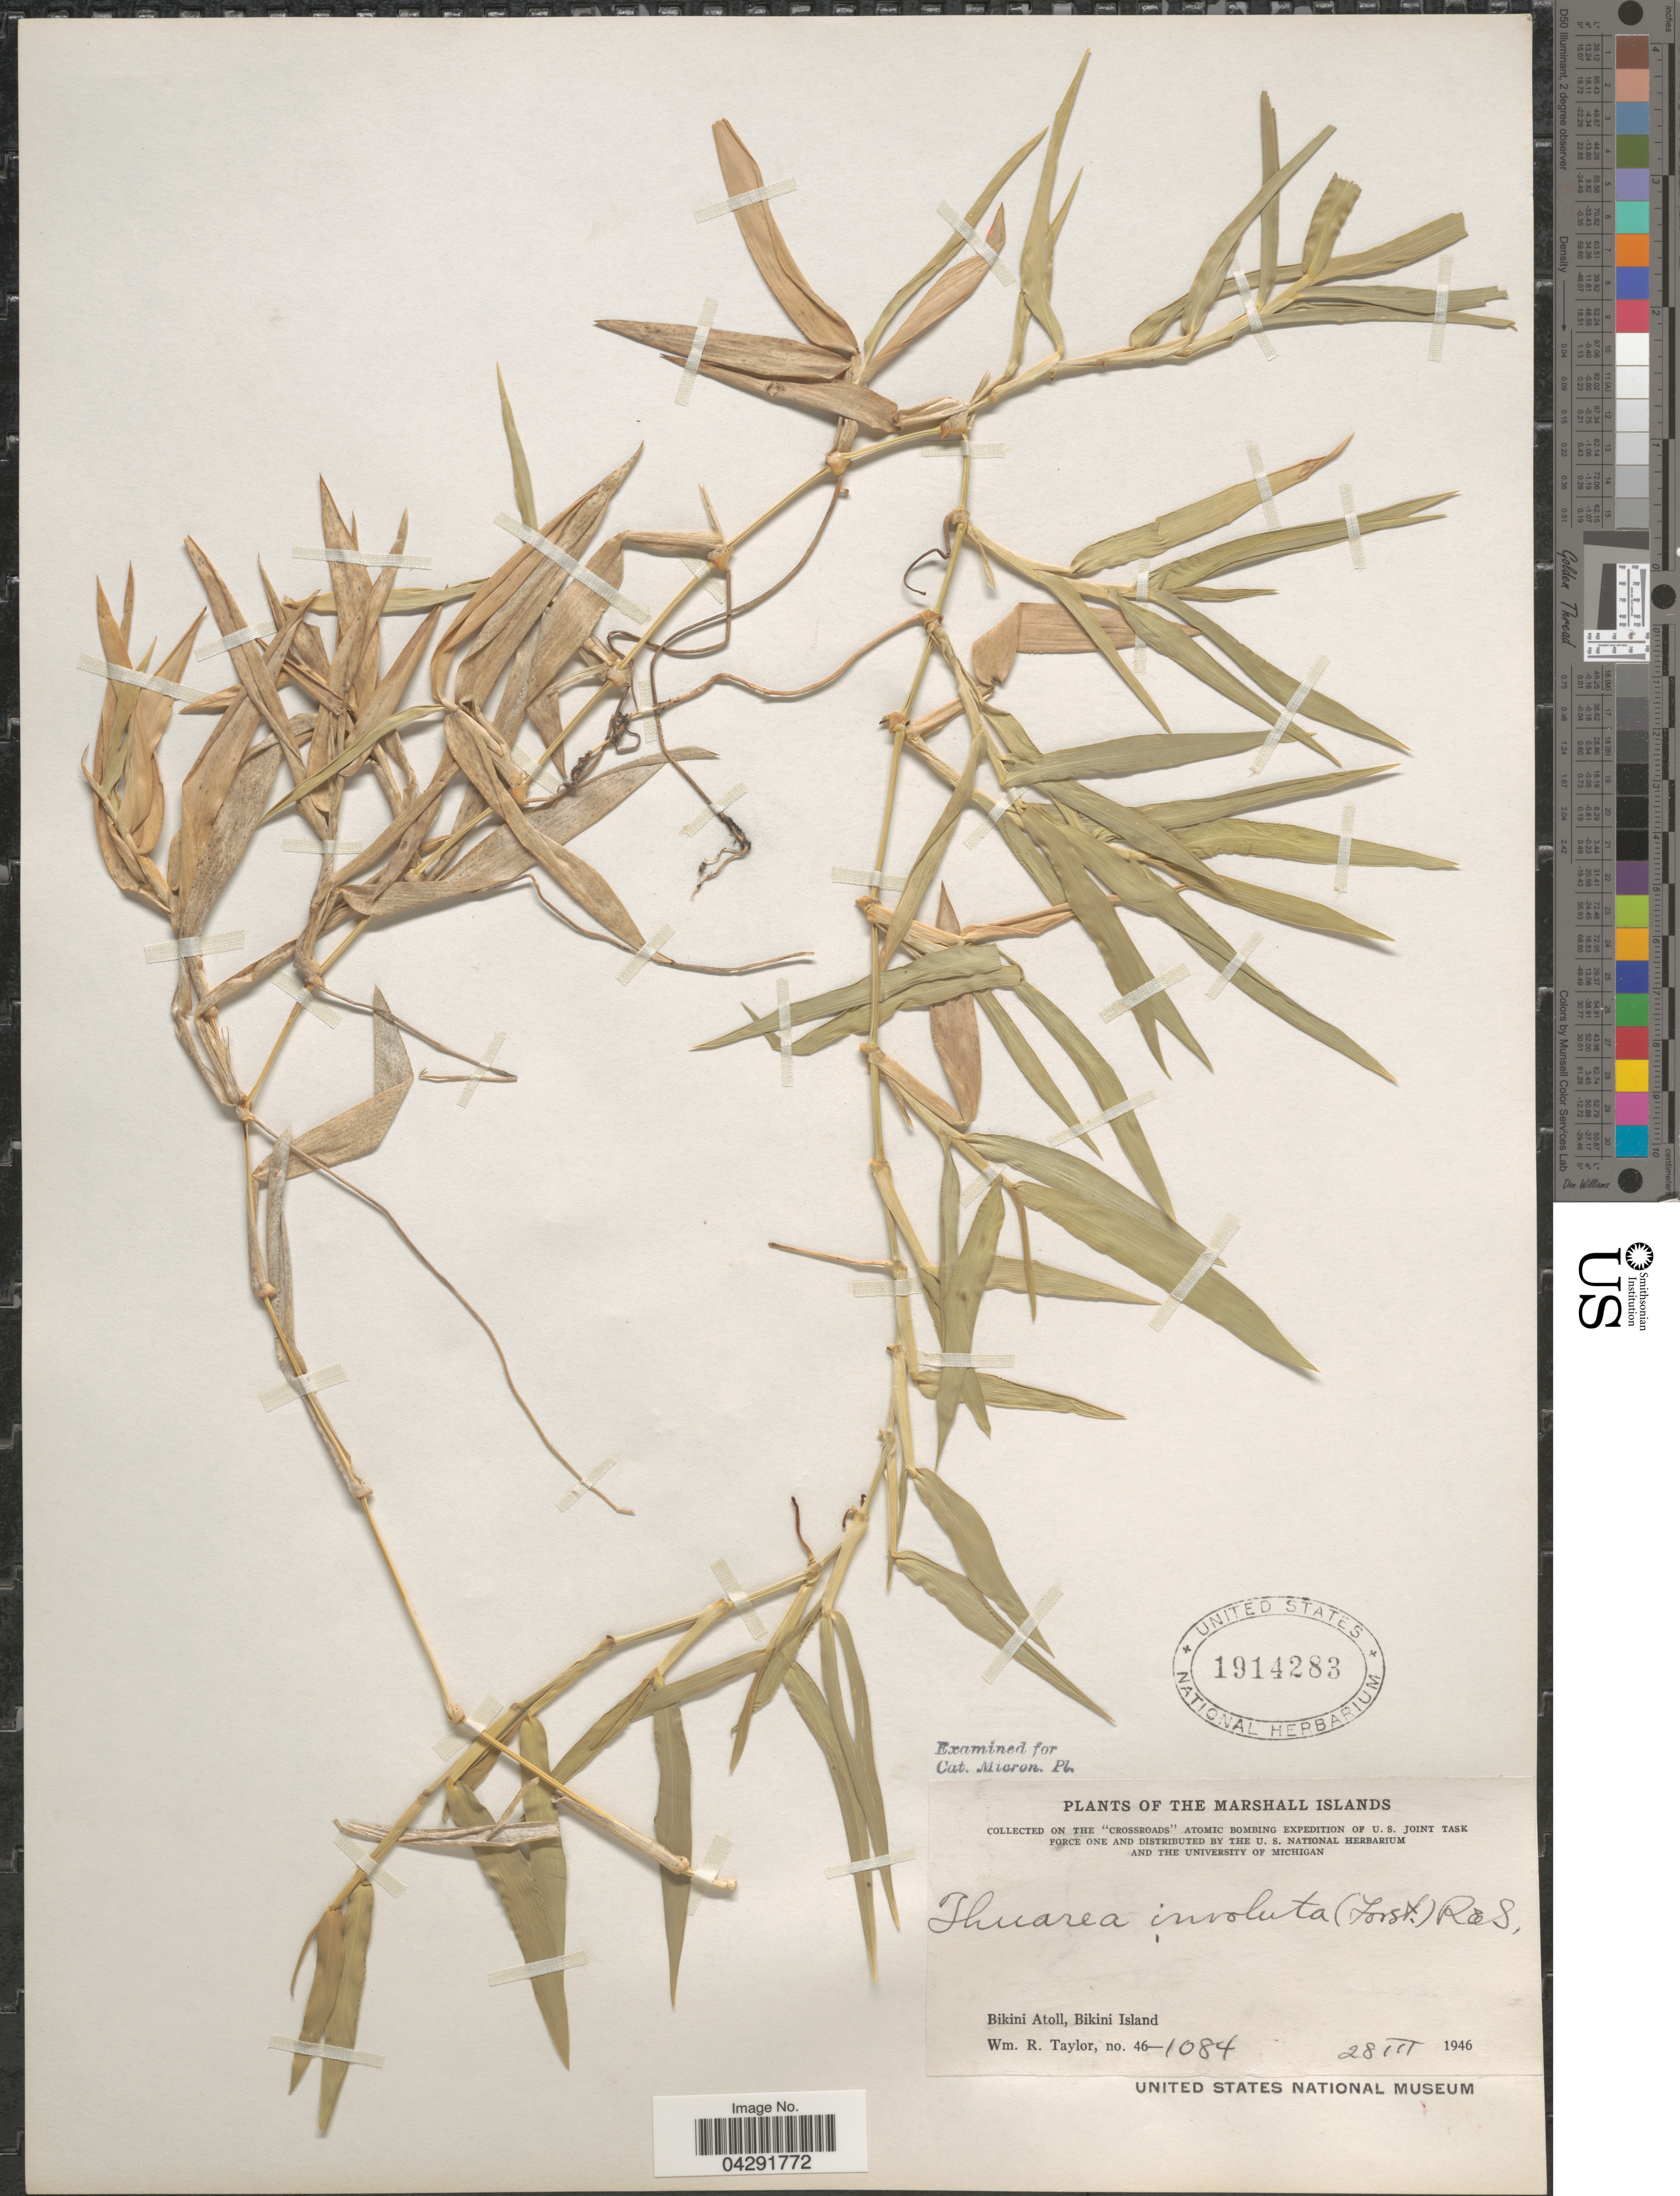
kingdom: Plantae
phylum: Tracheophyta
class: Liliopsida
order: Poales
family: Poaceae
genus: Thuarea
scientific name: Thuarea involuta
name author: (G. Forst.) R. Br. ex Sm.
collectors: W. R. Taylor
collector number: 46-1084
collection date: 1946-03-28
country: Marshall Islands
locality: On the "crossroads" Atomic Bombing Expedition of U.S. Joint Task Force. Bikini Atoll, Bikini Island.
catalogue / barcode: US 1914283